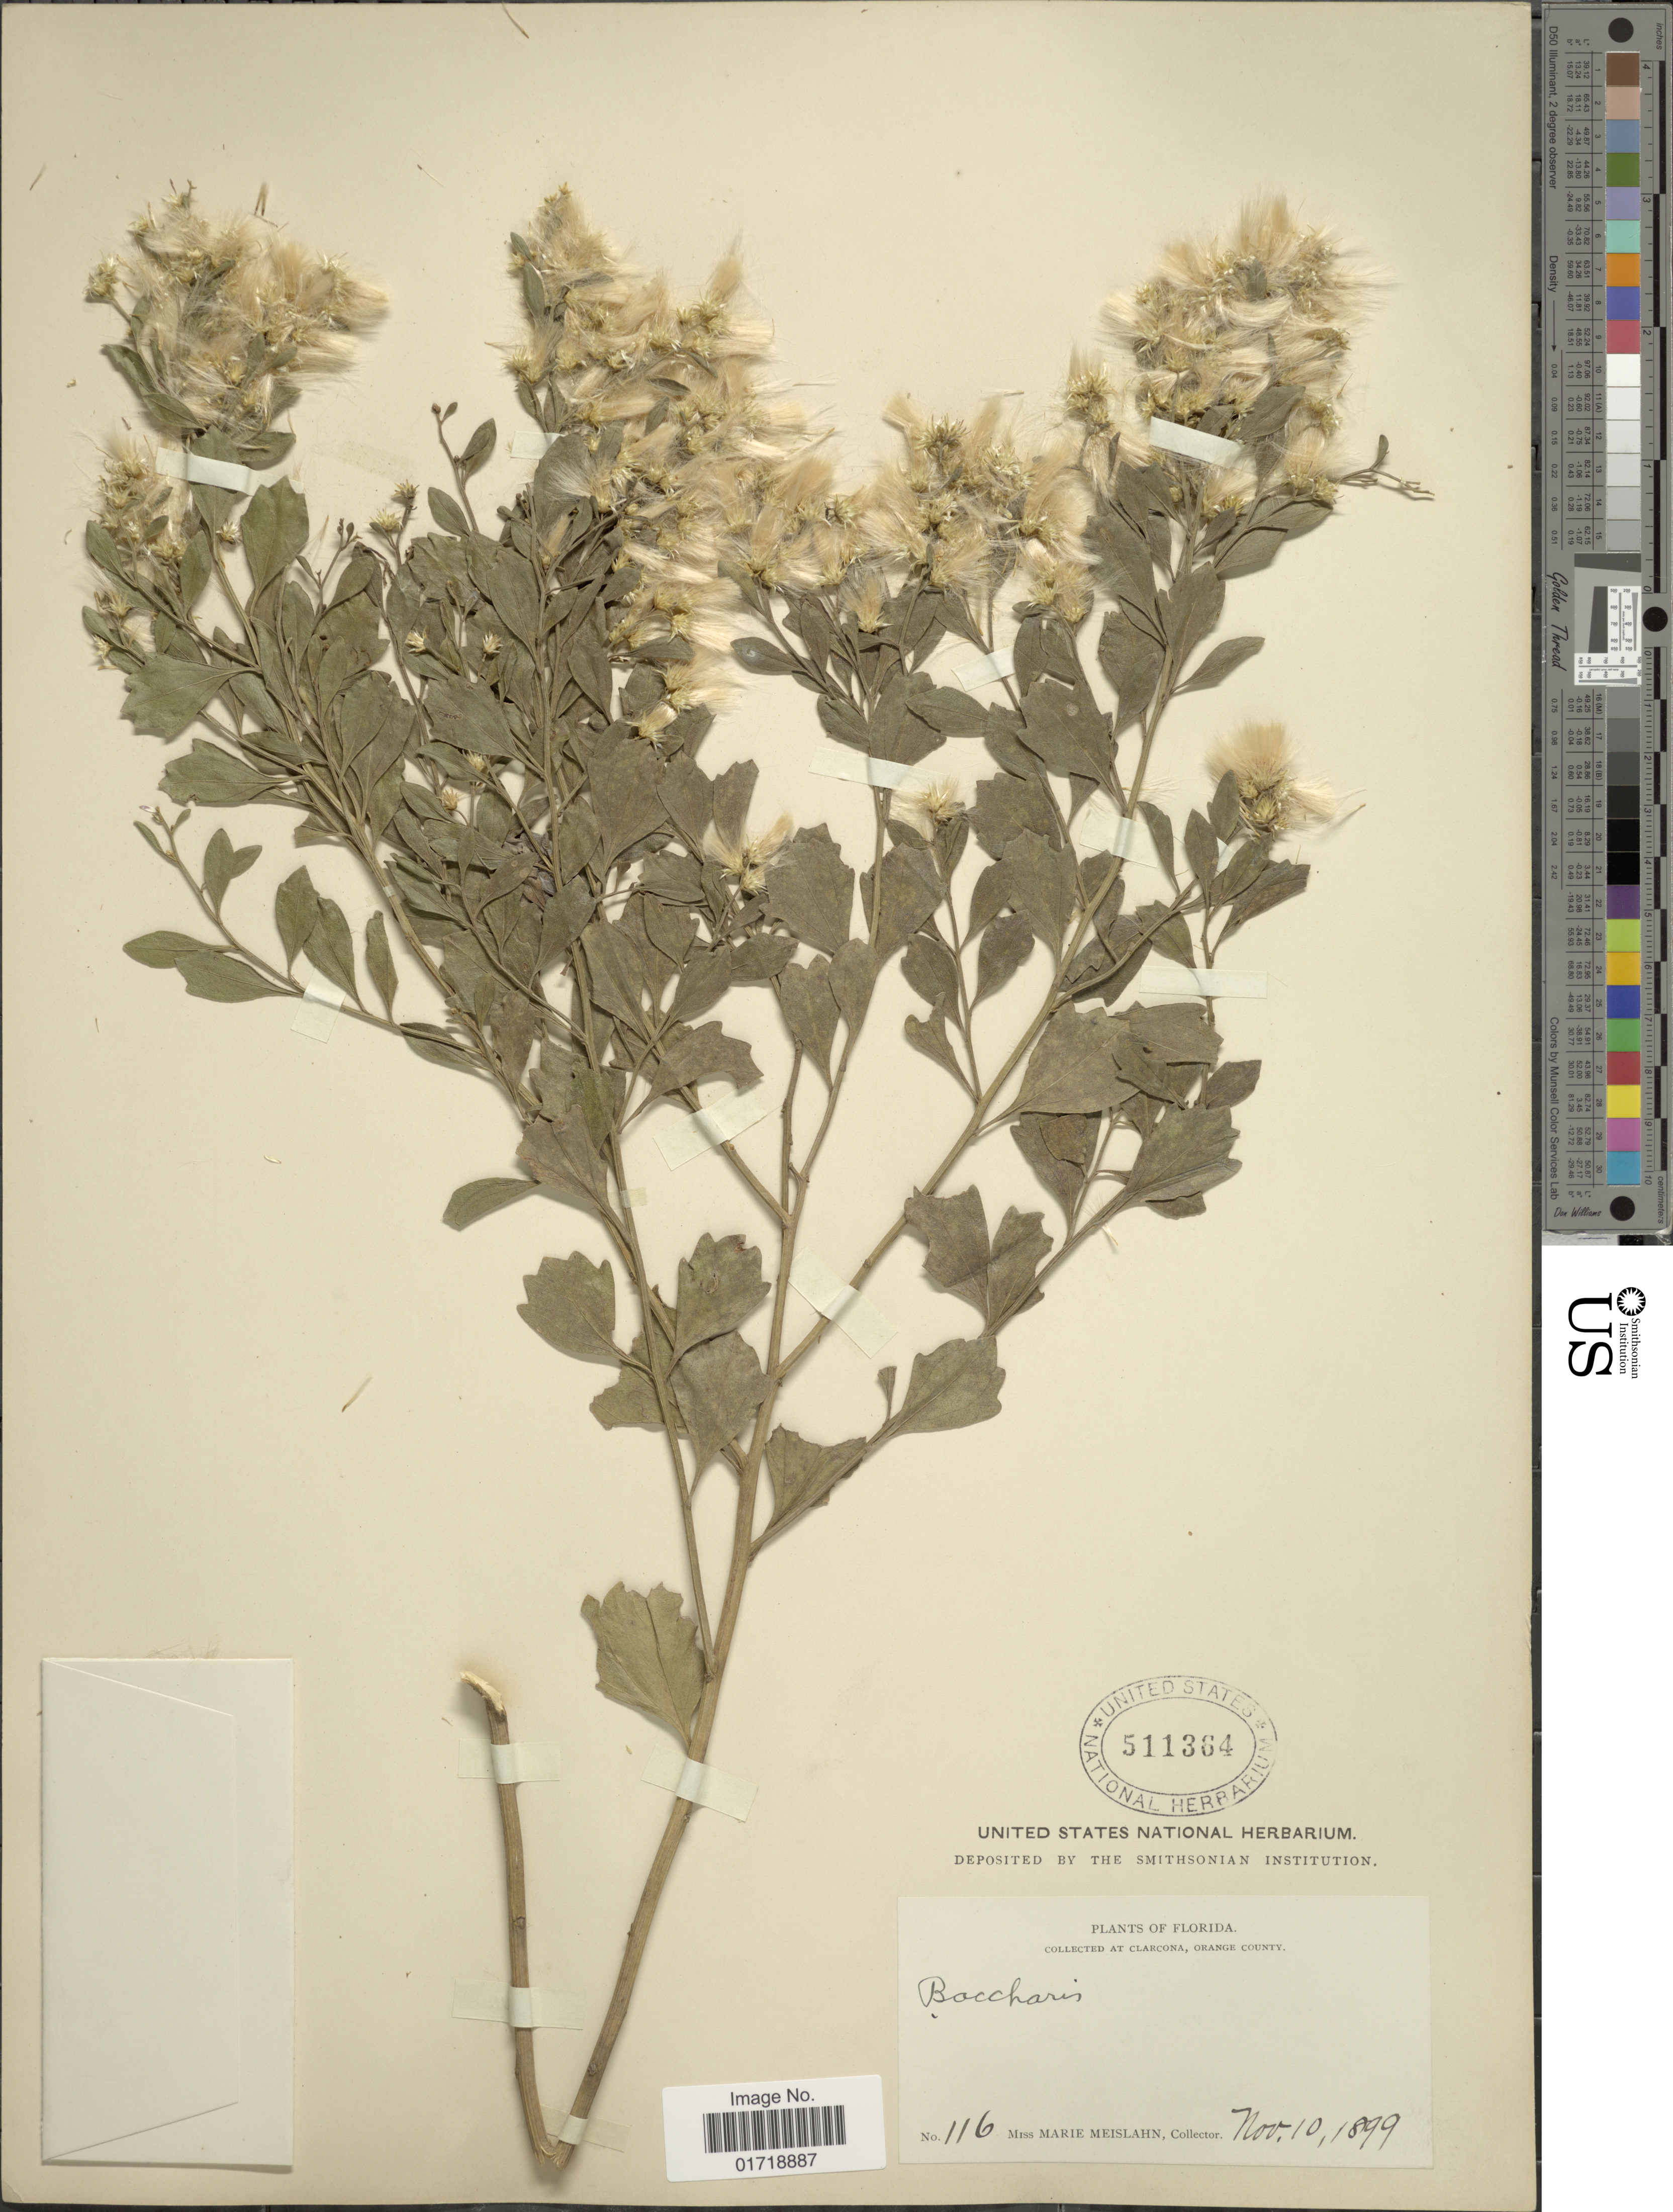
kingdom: Plantae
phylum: Tracheophyta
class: Magnoliopsida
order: Asterales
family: Asteraceae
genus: Baccharis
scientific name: Baccharis halimifolia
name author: L.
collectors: M. Meislahn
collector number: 116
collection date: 1899-11-10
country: United States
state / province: Florida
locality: At Clarcona, Orange County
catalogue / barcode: US 511364